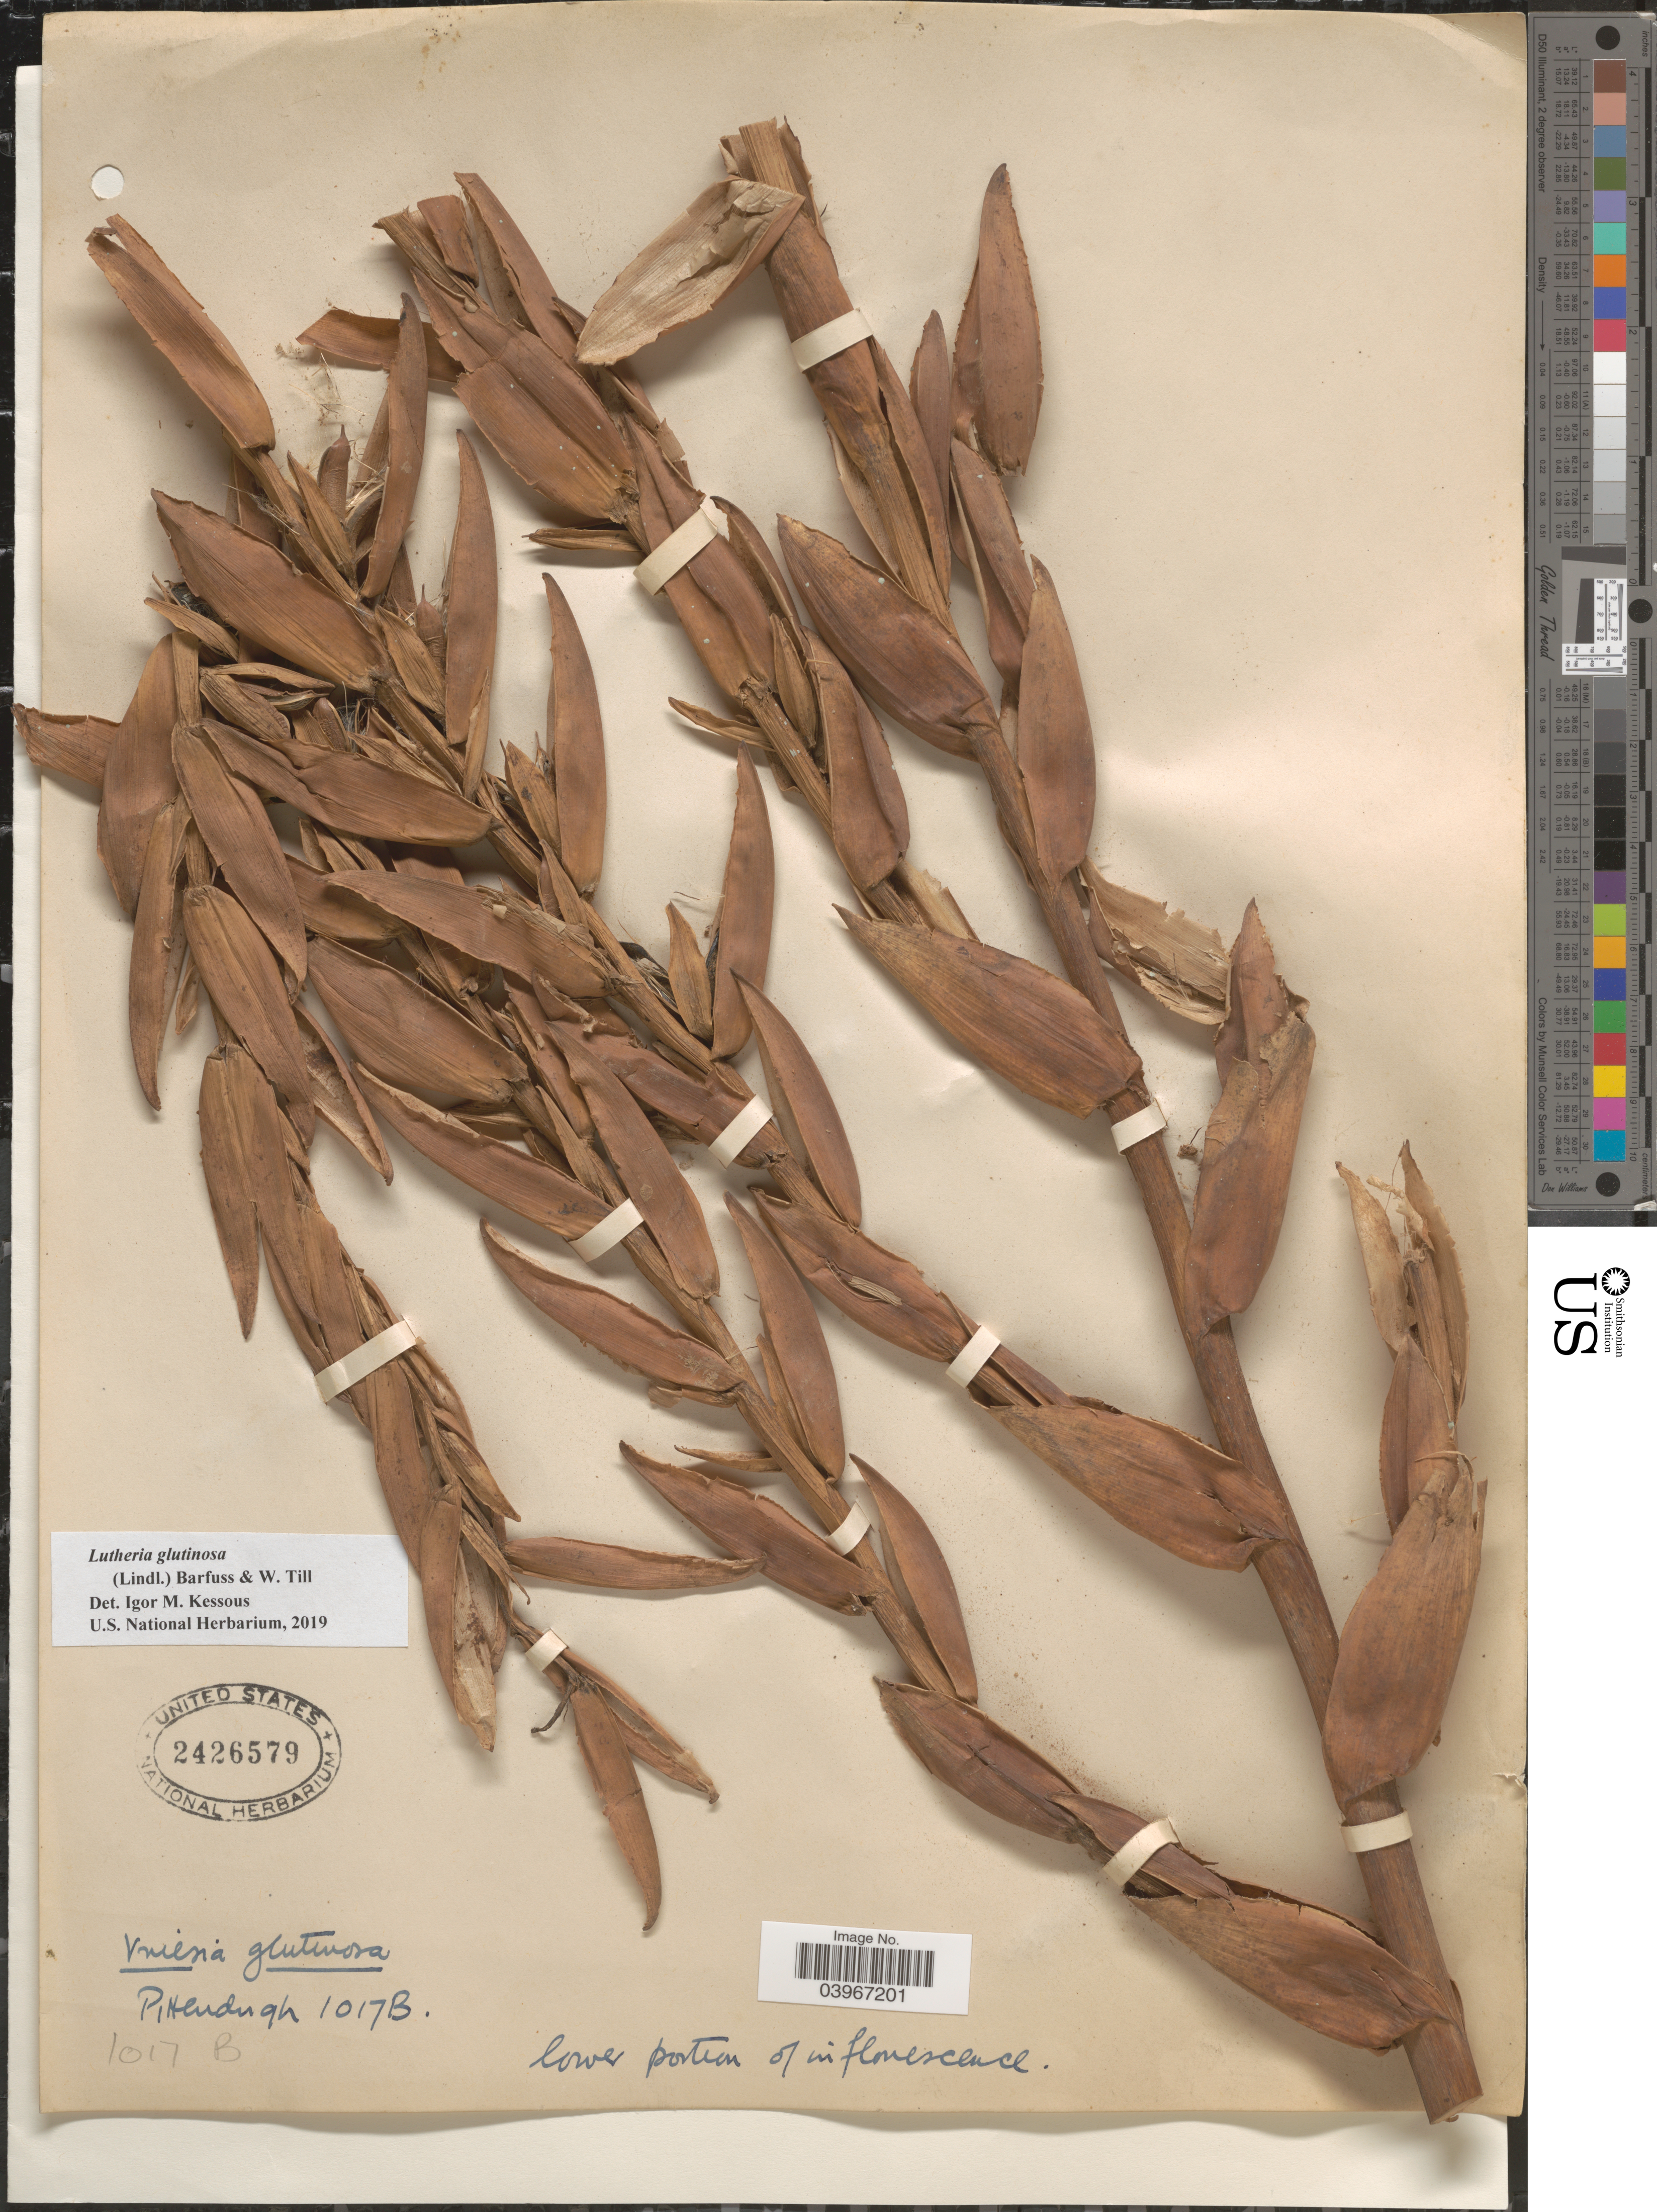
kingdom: Plantae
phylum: Tracheophyta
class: Liliopsida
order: Poales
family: Bromeliaceae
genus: Lutheria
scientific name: Lutheria glutinosa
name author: (Lindl.) Barfuss & W. Till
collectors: Pittendrigh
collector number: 1017B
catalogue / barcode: US 2426579